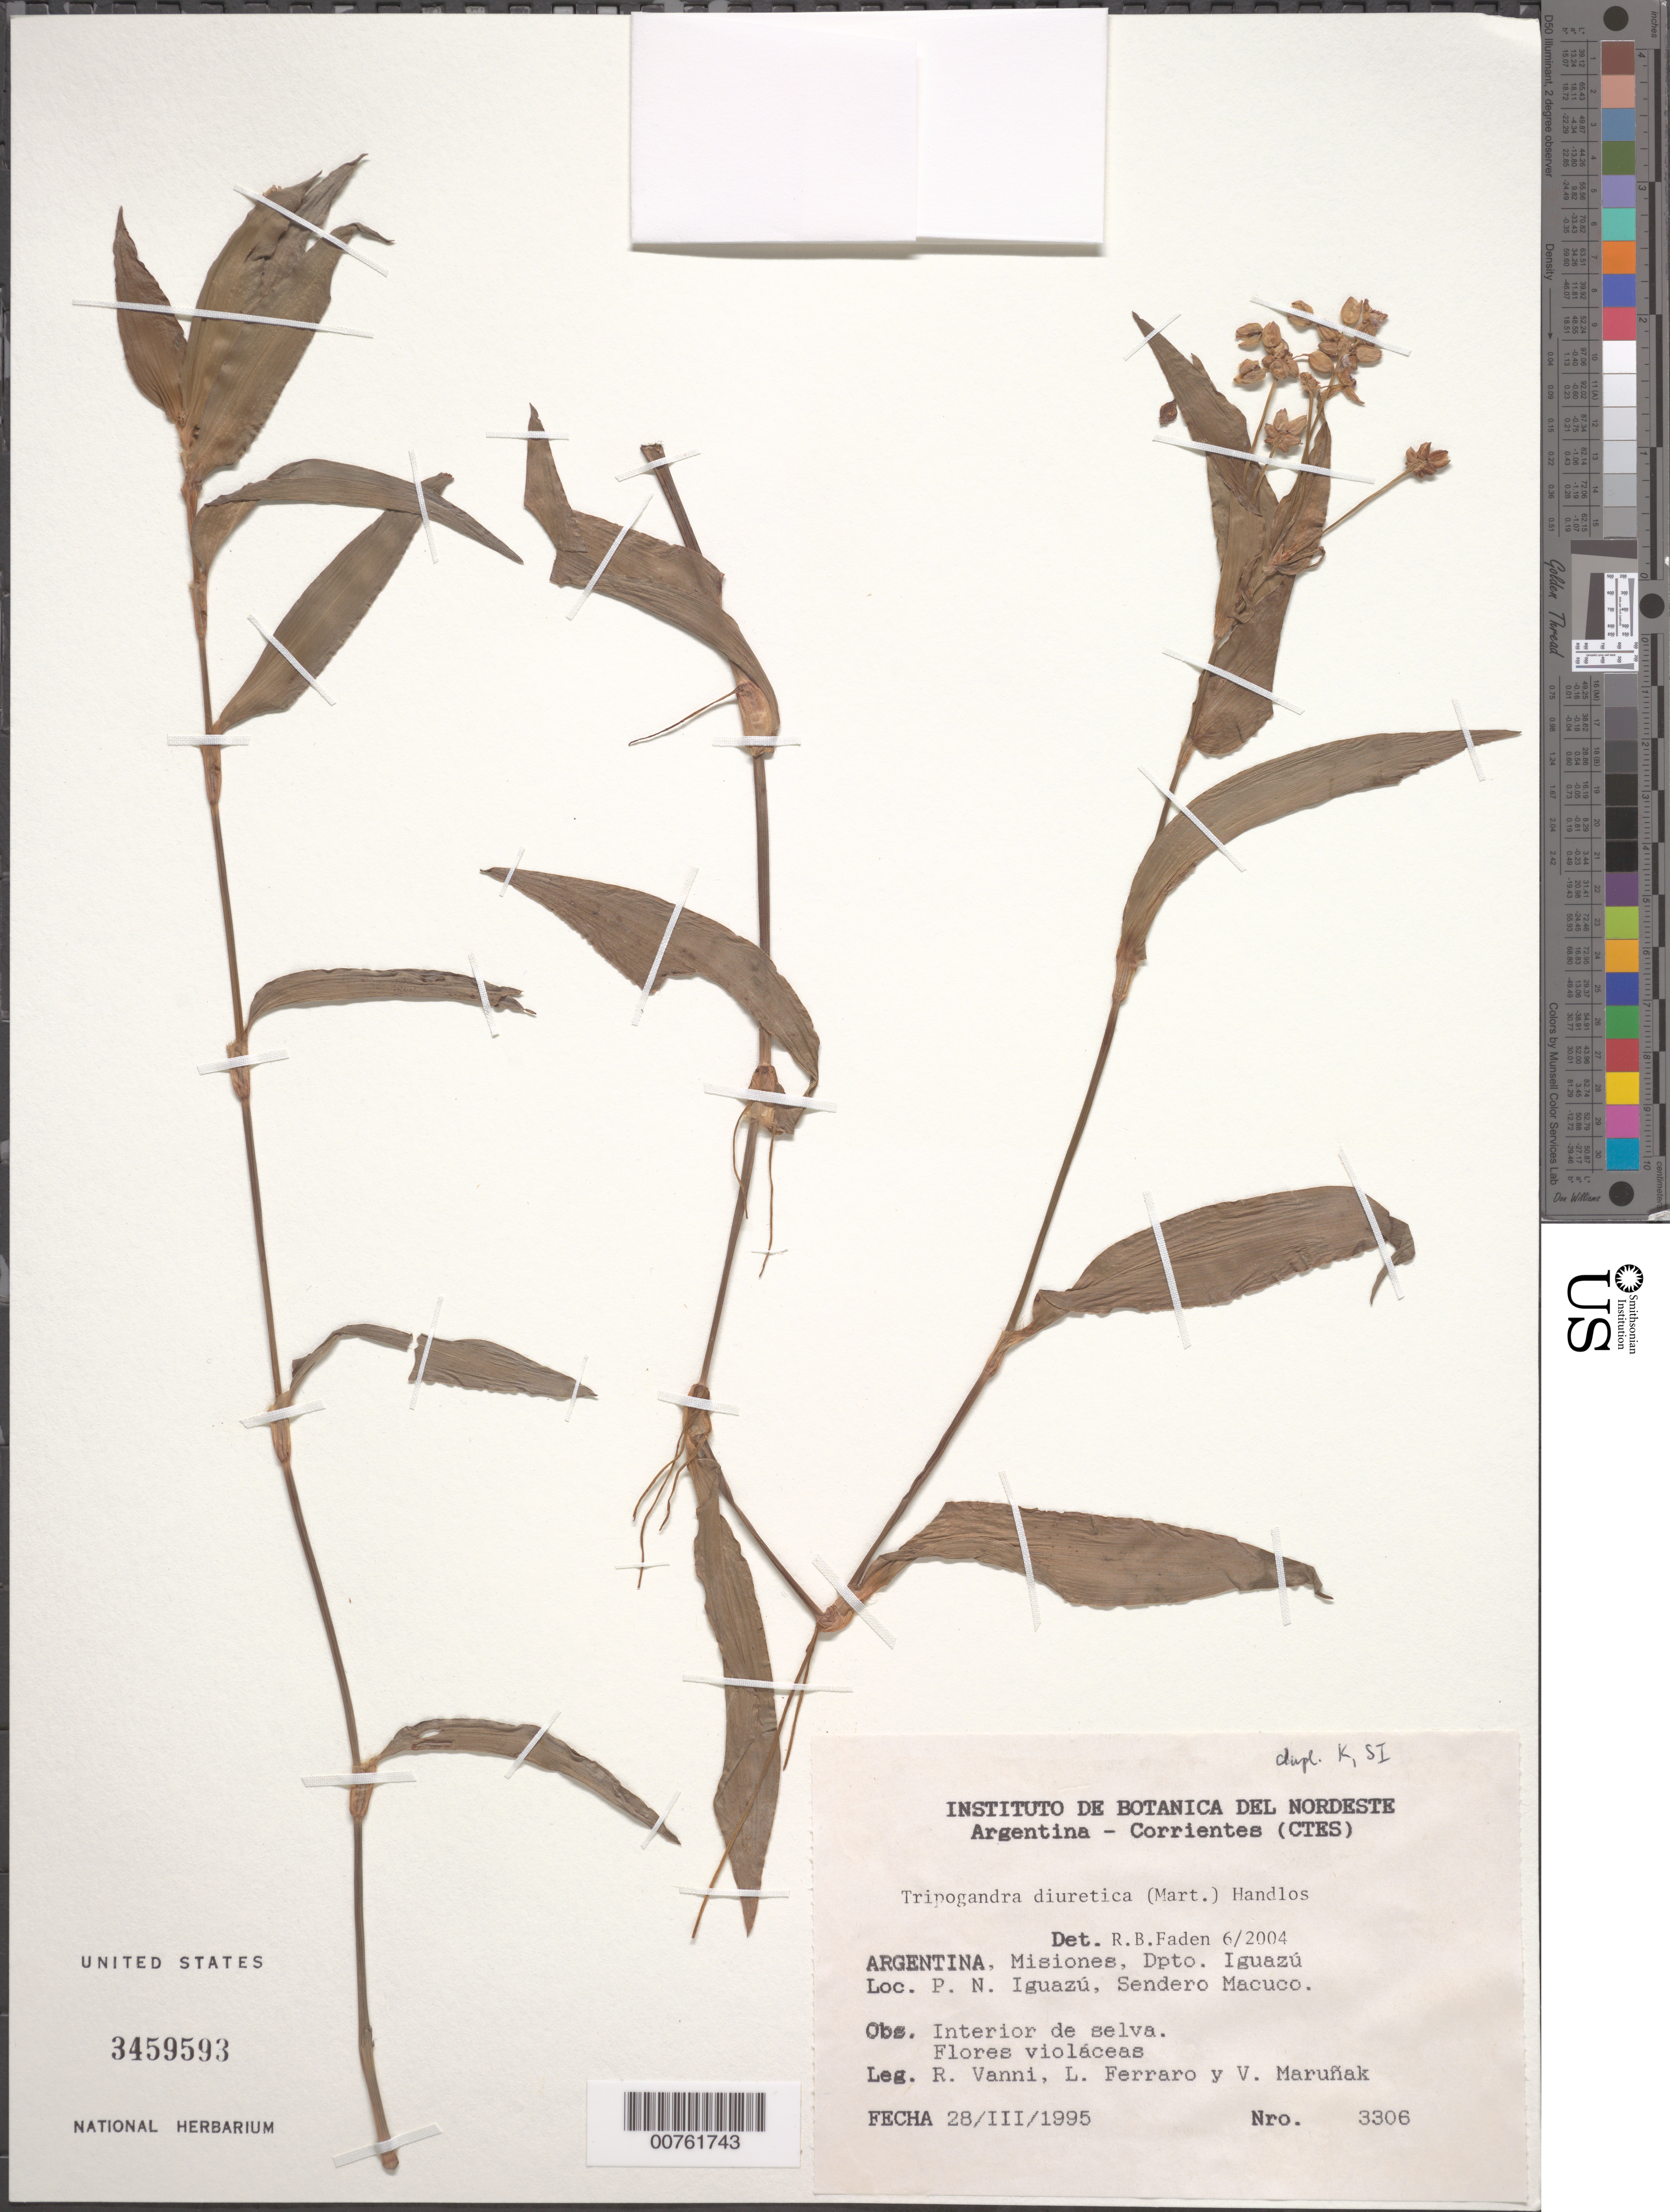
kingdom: Plantae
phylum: Tracheophyta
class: Liliopsida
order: Commelinales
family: Commelinaceae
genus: Tripogandra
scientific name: Tripogandra diuretica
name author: (Mart.) Handlos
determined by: Faden, Robert B., (US), Smithsonian Institution - National Museum of Natural History (UNITED STATES)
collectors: R. Vanni, L. Ferraro & V. Marunak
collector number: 3306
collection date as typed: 28 Mar 1995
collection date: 1995-03-28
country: Argentina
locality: Misiones, Dpto. Iguazu. P.N. Iguazu, Sendero Macuco.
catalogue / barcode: US 3459593